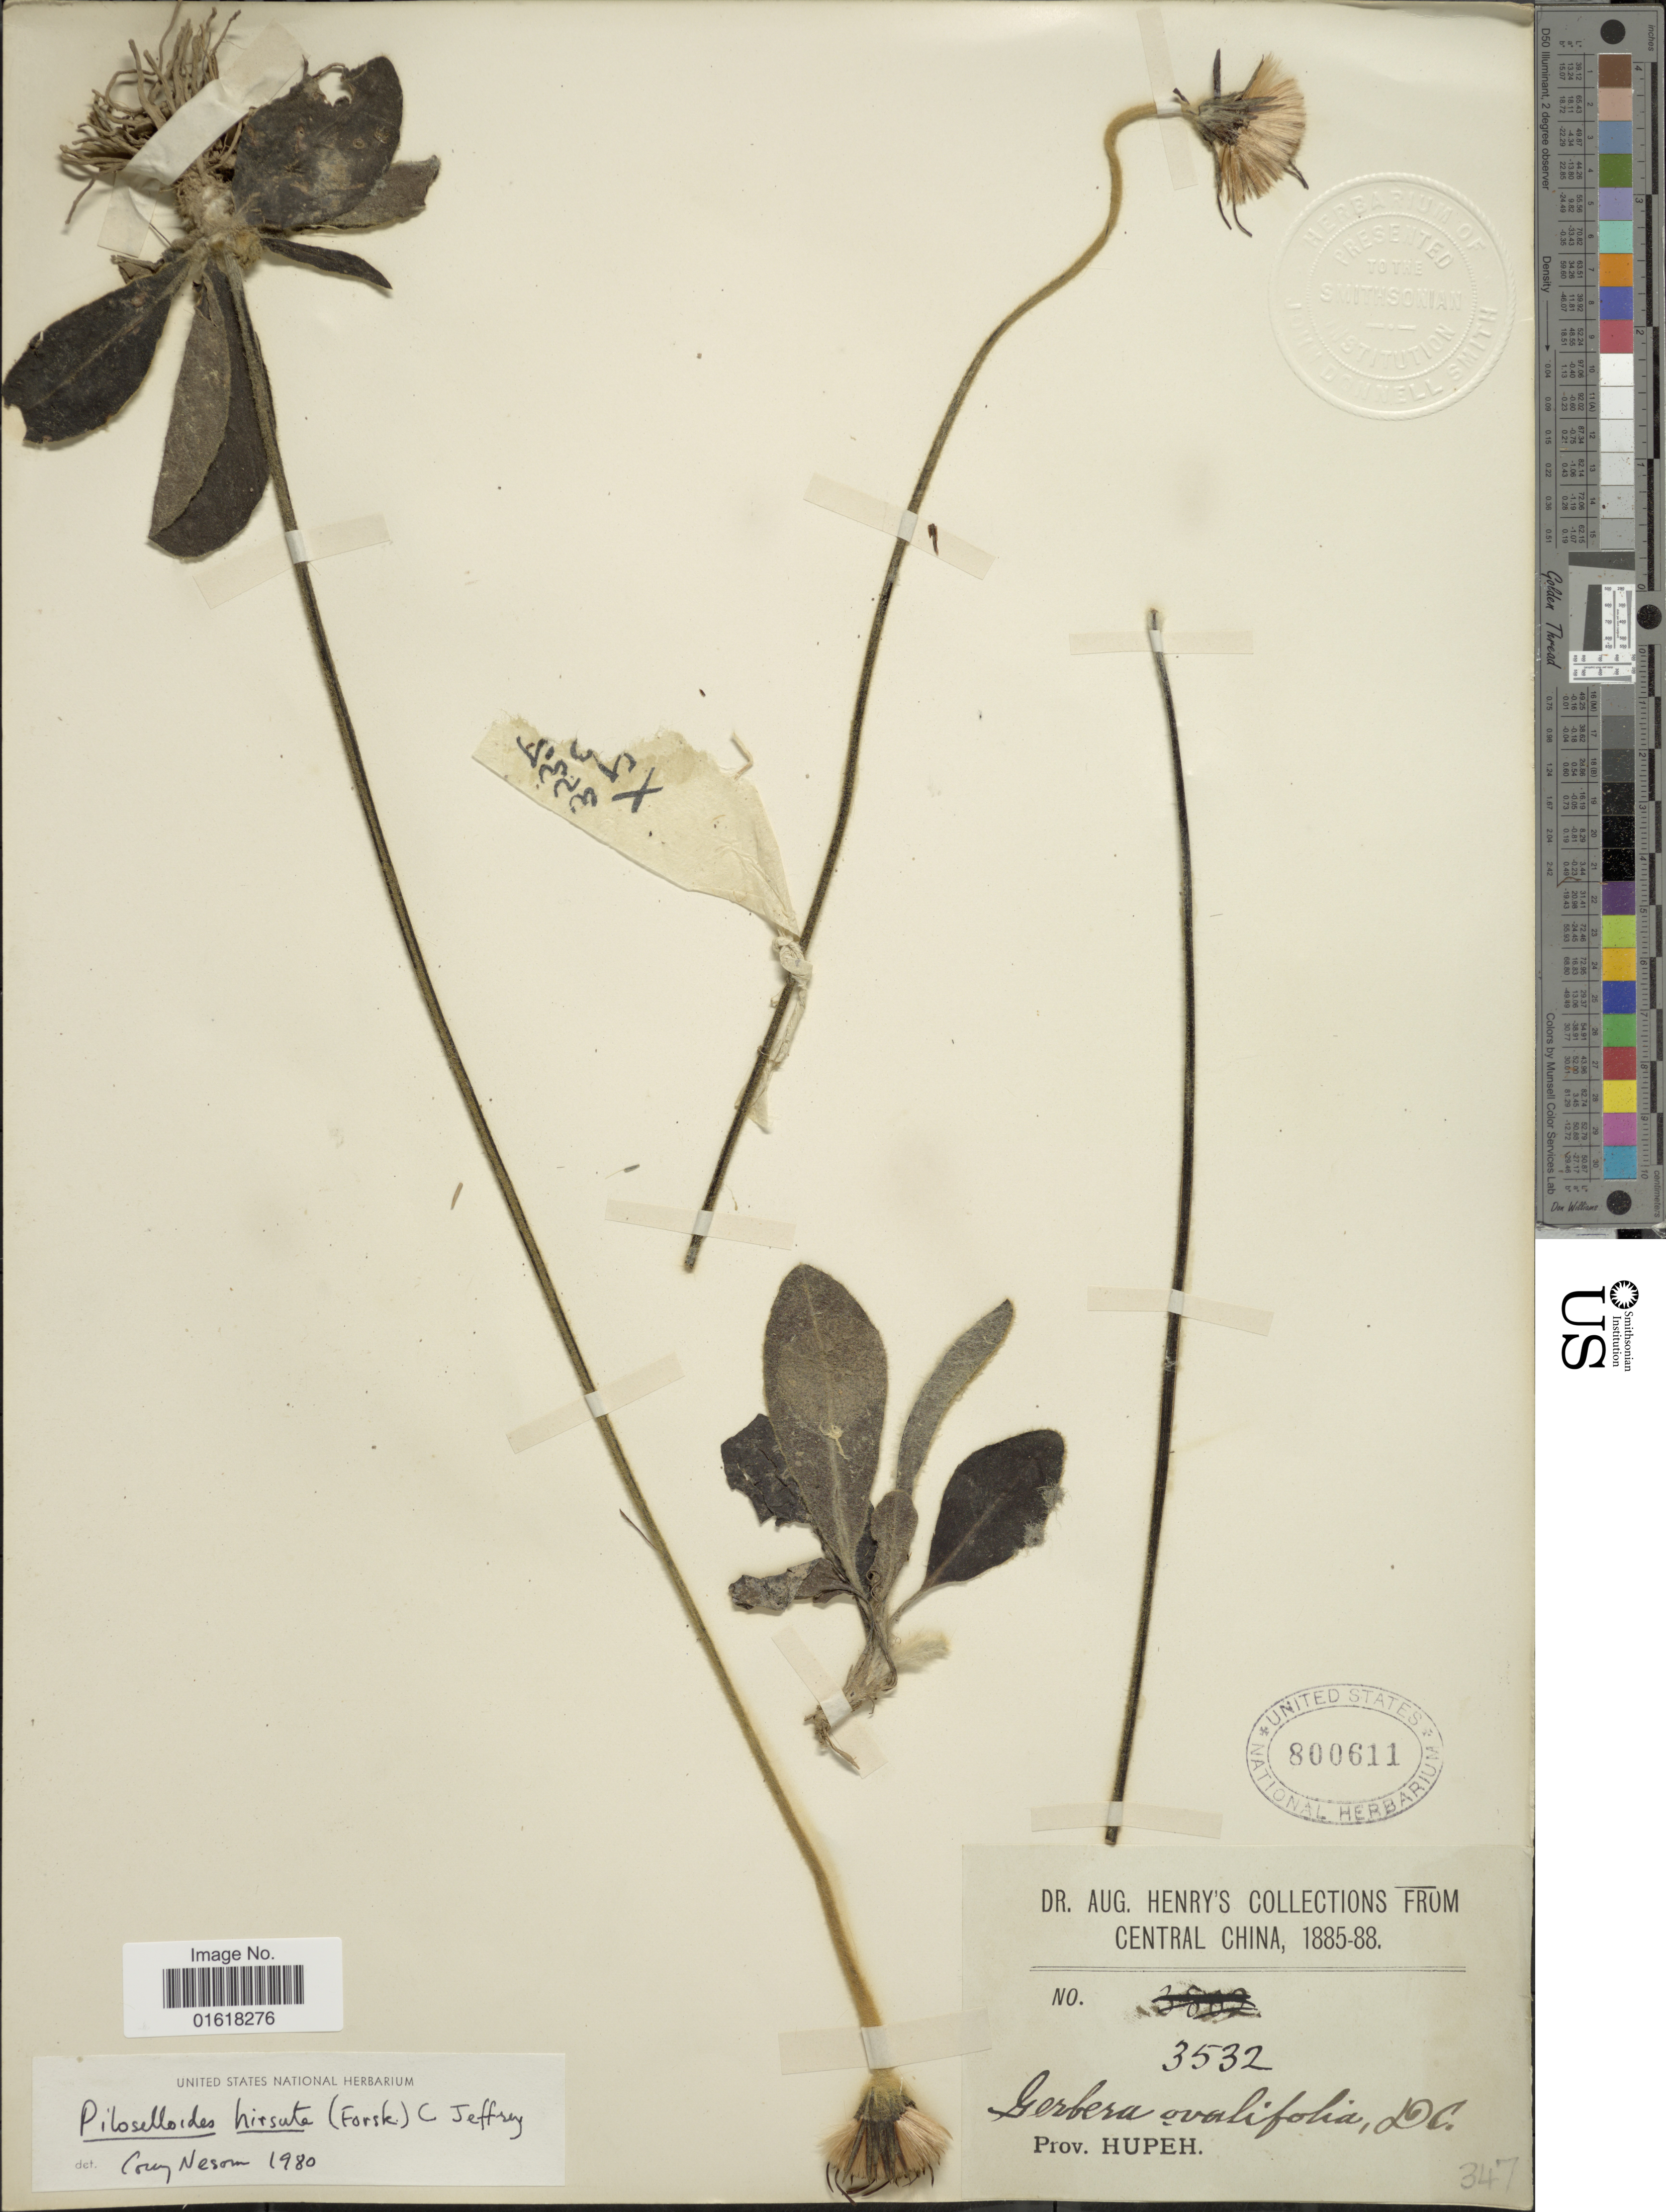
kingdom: Plantae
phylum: Tracheophyta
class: Magnoliopsida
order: Asterales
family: Asteraceae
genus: Piloselloides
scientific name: Piloselloides hirsuta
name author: (Forssk.) C. Jeffrey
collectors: A. Henry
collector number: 3532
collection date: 1885/1888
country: China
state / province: Hubei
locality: Central China, Prov. Hupeh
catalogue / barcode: US 800611